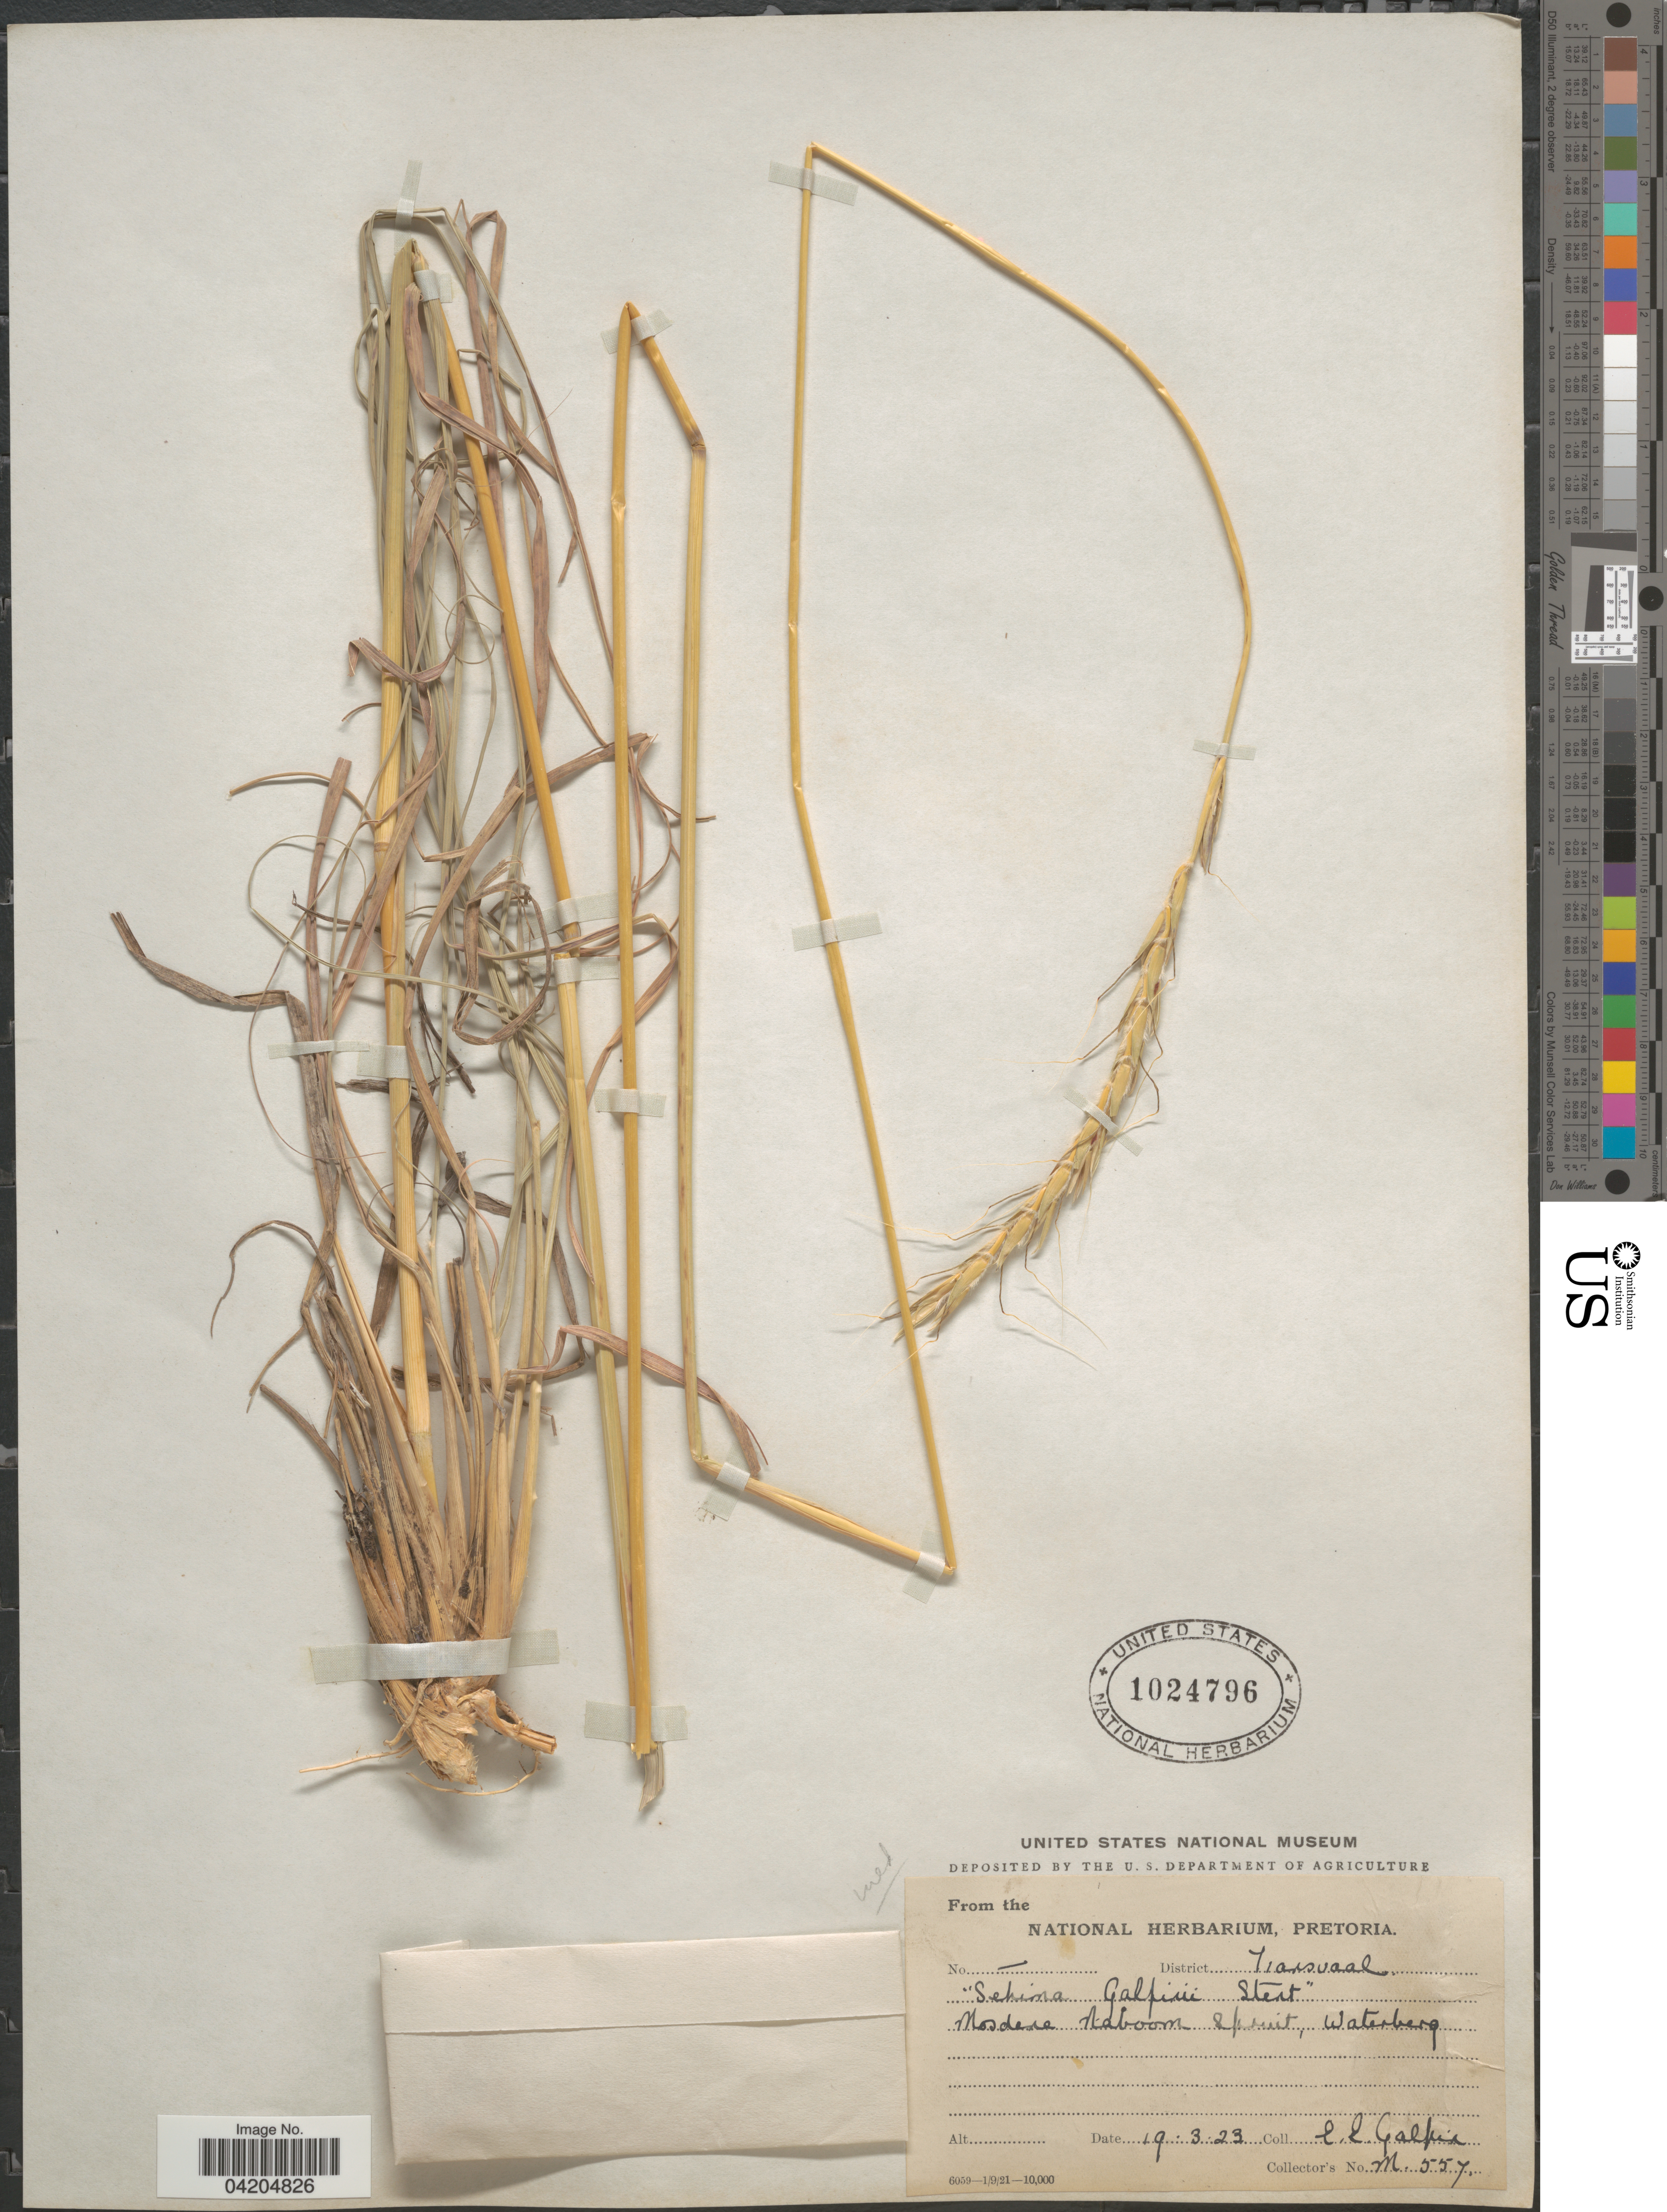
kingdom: Plantae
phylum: Tracheophyta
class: Liliopsida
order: Poales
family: Poaceae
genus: Sehima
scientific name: Sehima galpinii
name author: Stent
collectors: E. Galpin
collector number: M557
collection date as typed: Transcribed d/m/y: 19/3/23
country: South Africa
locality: District Transvaal. Mosdene Naboom Spruit, Waterberg.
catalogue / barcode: US 1024796